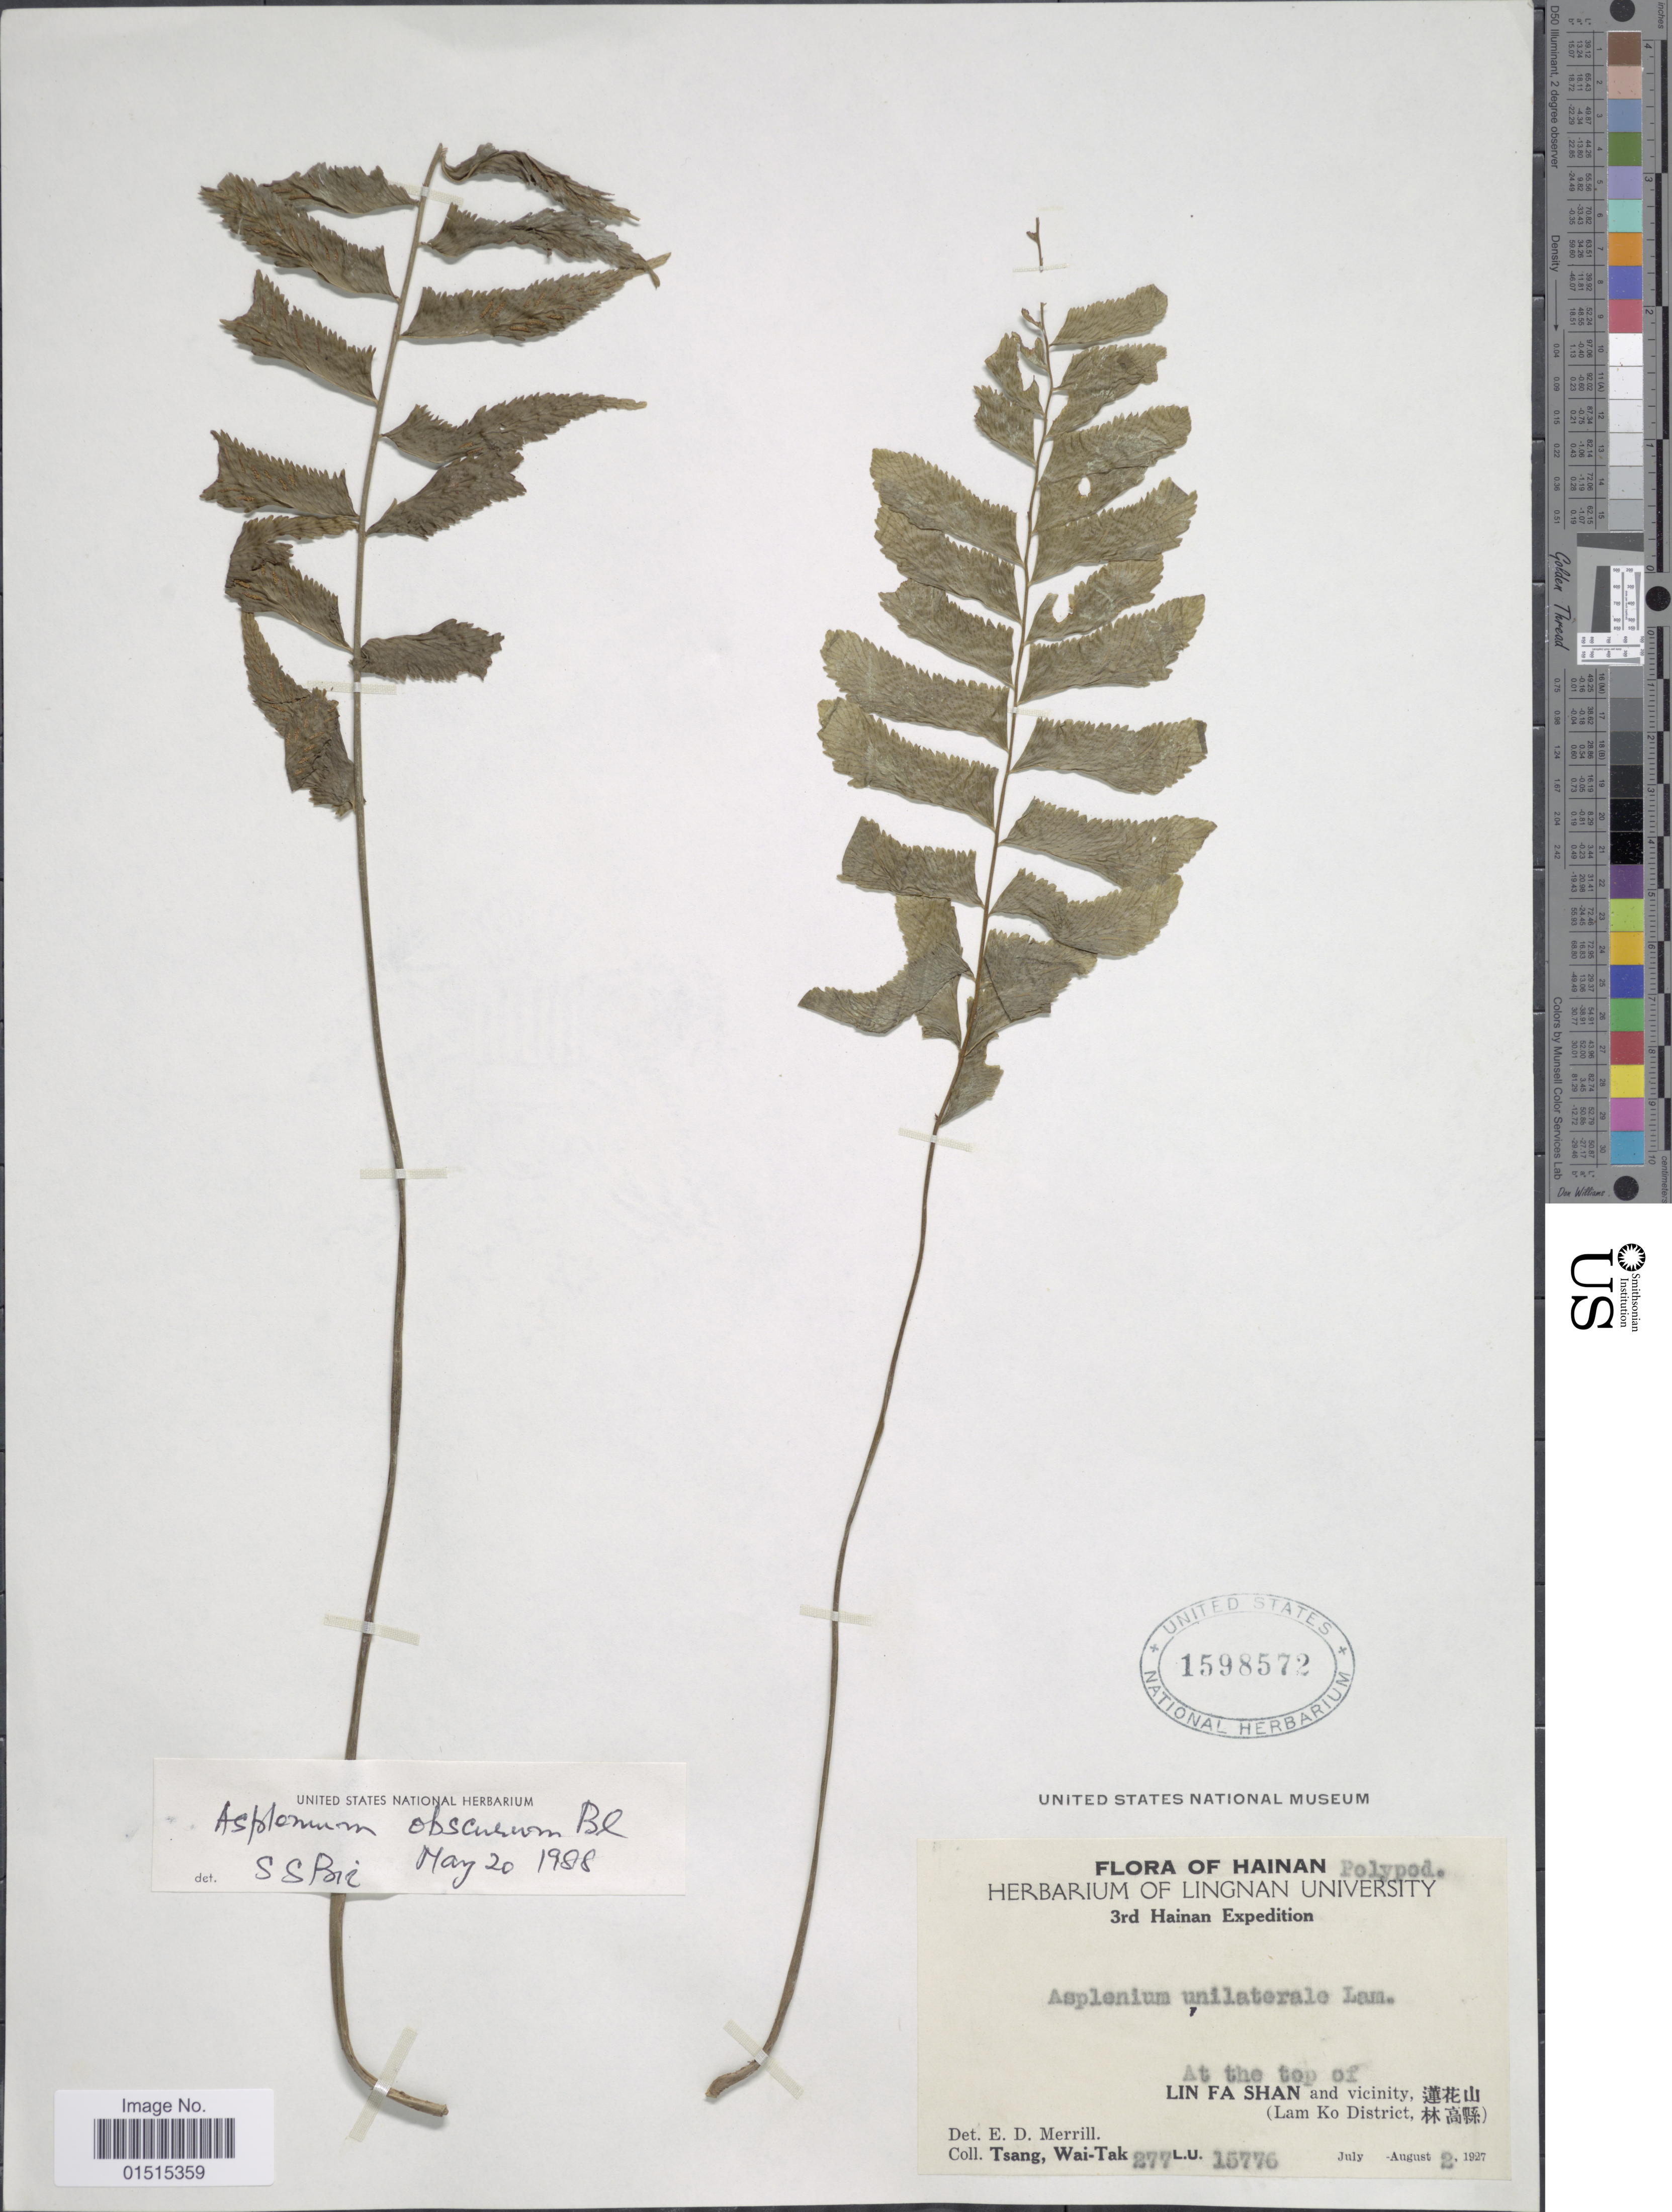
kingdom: Plantae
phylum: Tracheophyta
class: Polypodiopsida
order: Polypodiales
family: Aspleniaceae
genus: Asplenium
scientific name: Asplenium obscurum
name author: Blume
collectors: W. T. Tsang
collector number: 277/15776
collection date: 1927-08-02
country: China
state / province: Hainan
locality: At the top of Lin Fa Shan and vicinity (Lam Ko District)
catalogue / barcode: US 1598572